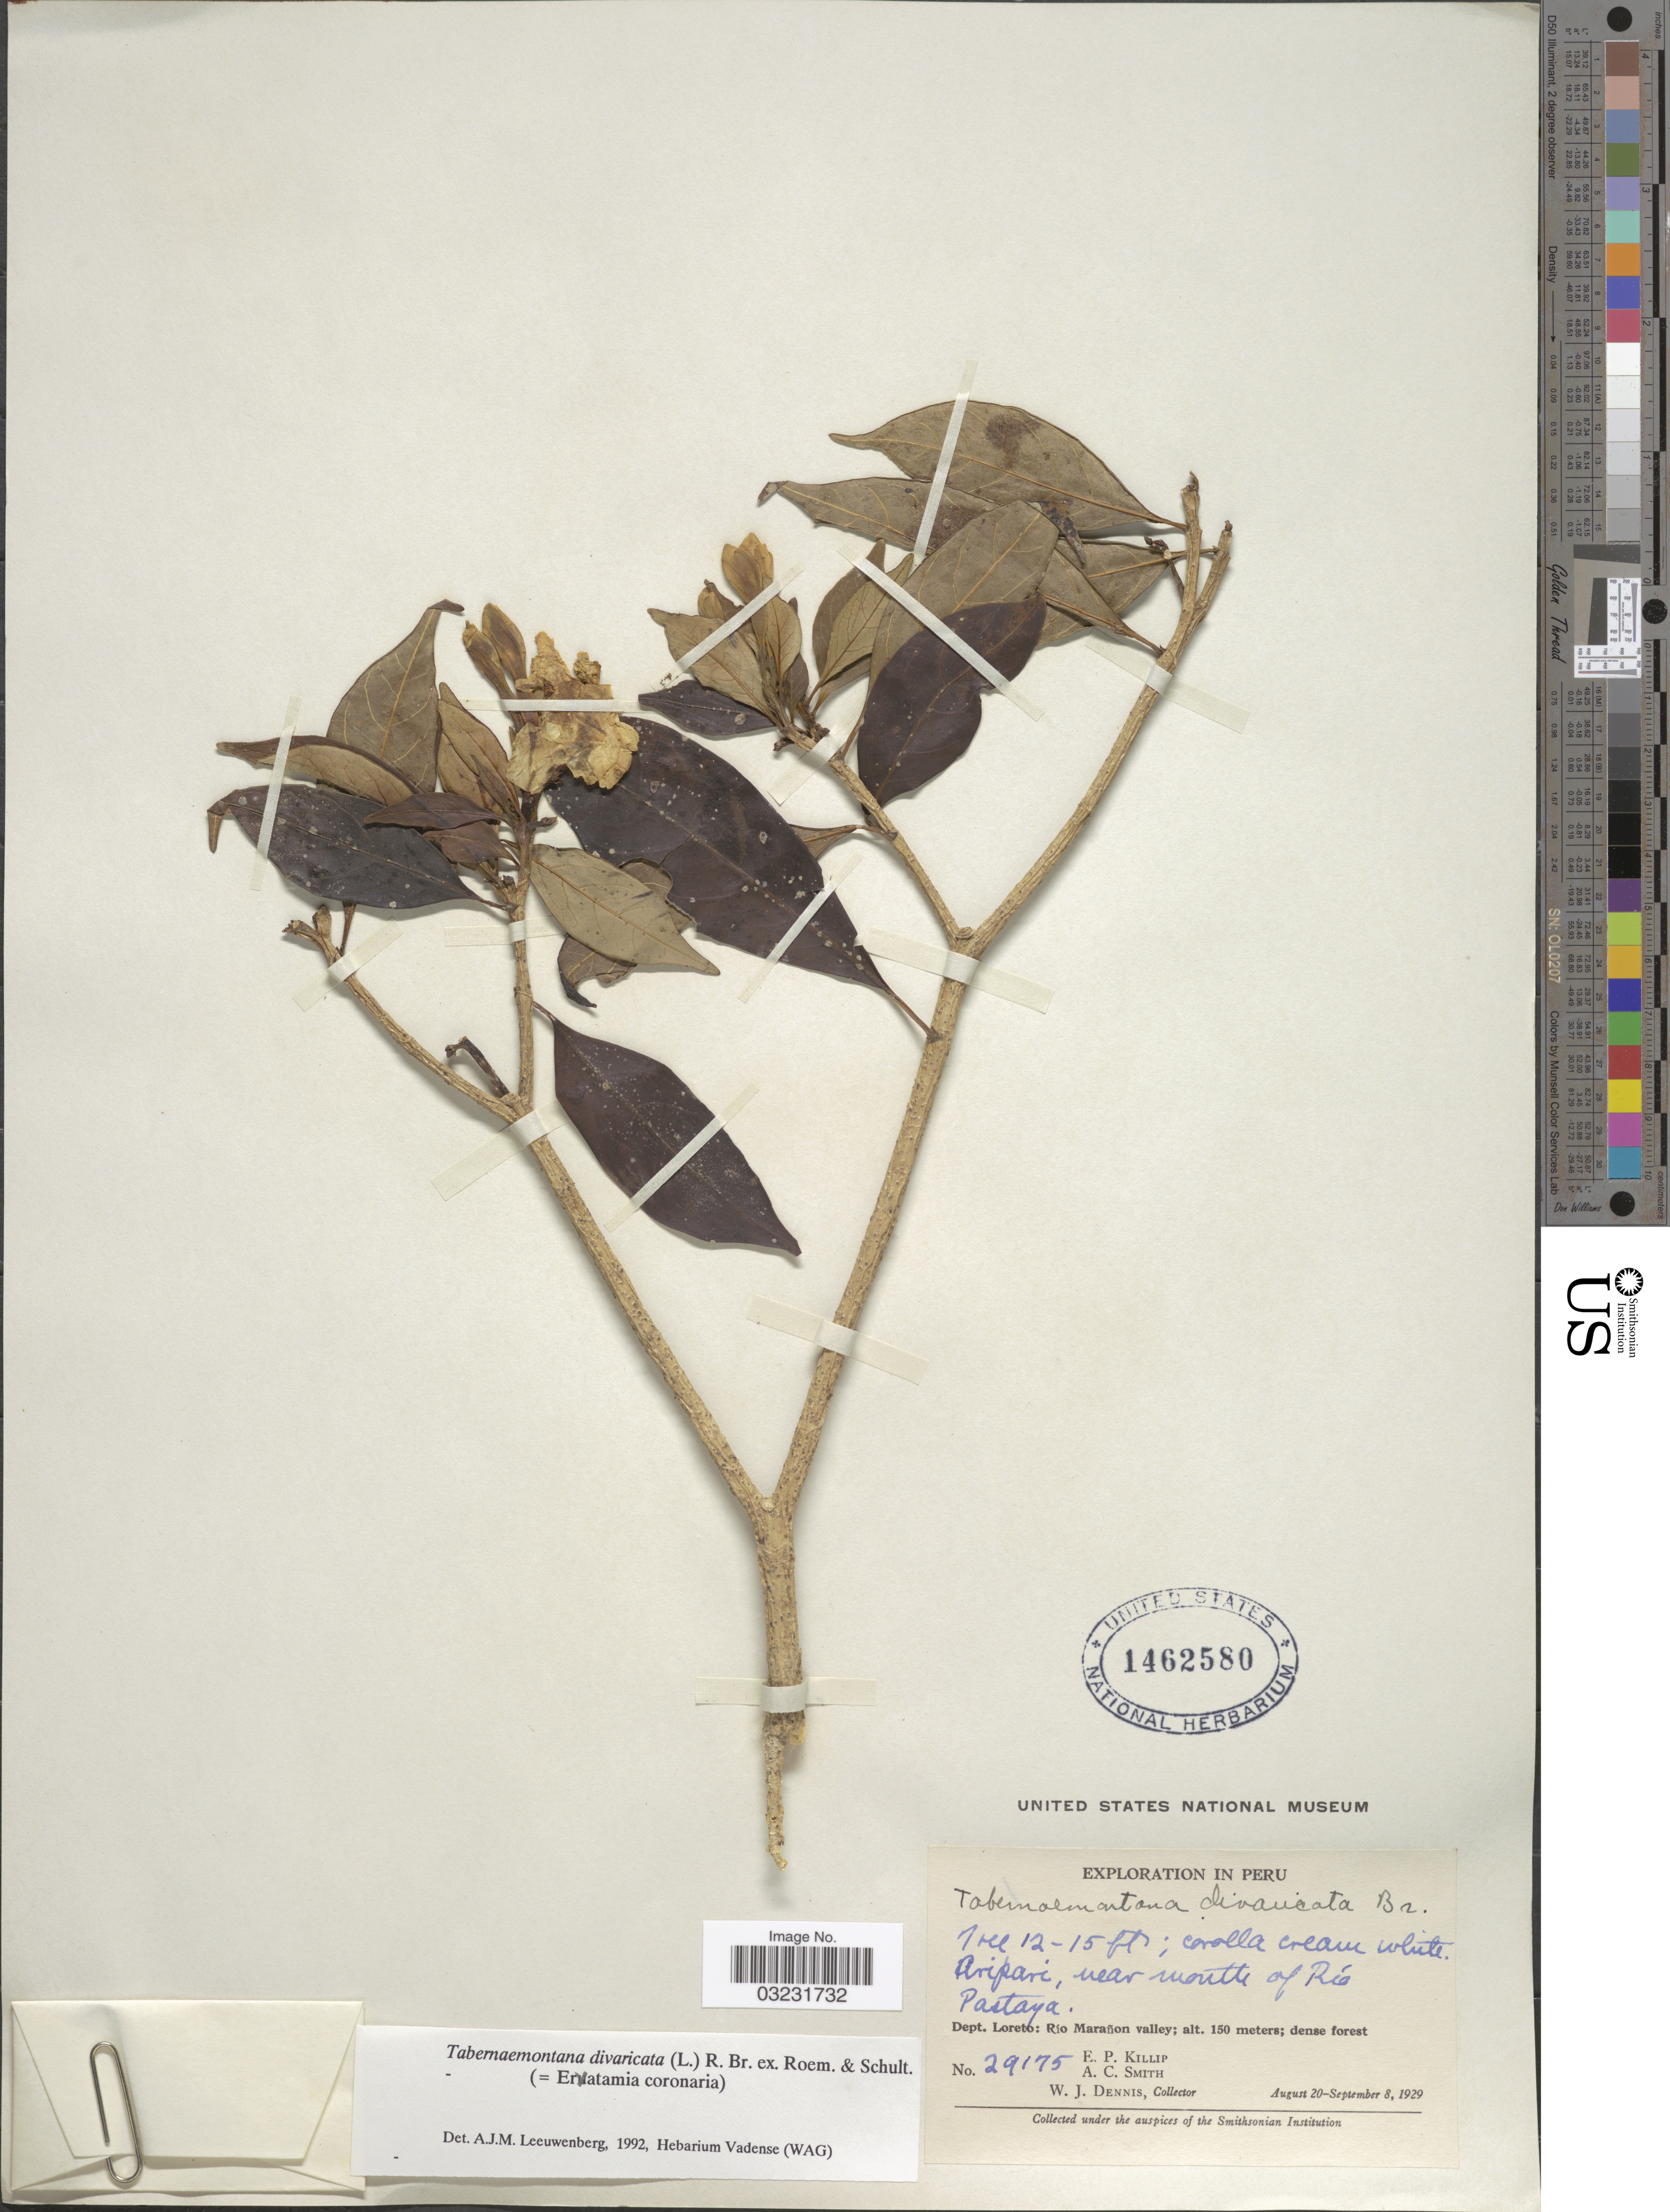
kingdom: Plantae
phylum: Tracheophyta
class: Magnoliopsida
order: Gentianales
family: Apocynaceae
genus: Tabernaemontana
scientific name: Tabernaemontana divaricata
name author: (L.) R. Br. ex Roem. & Schult.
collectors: E. P. Killip & A. C. Smith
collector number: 29175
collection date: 1929-08-20/1929-09-08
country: Peru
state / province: Loreto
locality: Aripari, near mouth of R;io Pastaya. Dept. Loreto: Río Marañon valley.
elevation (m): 150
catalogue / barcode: US 1462580